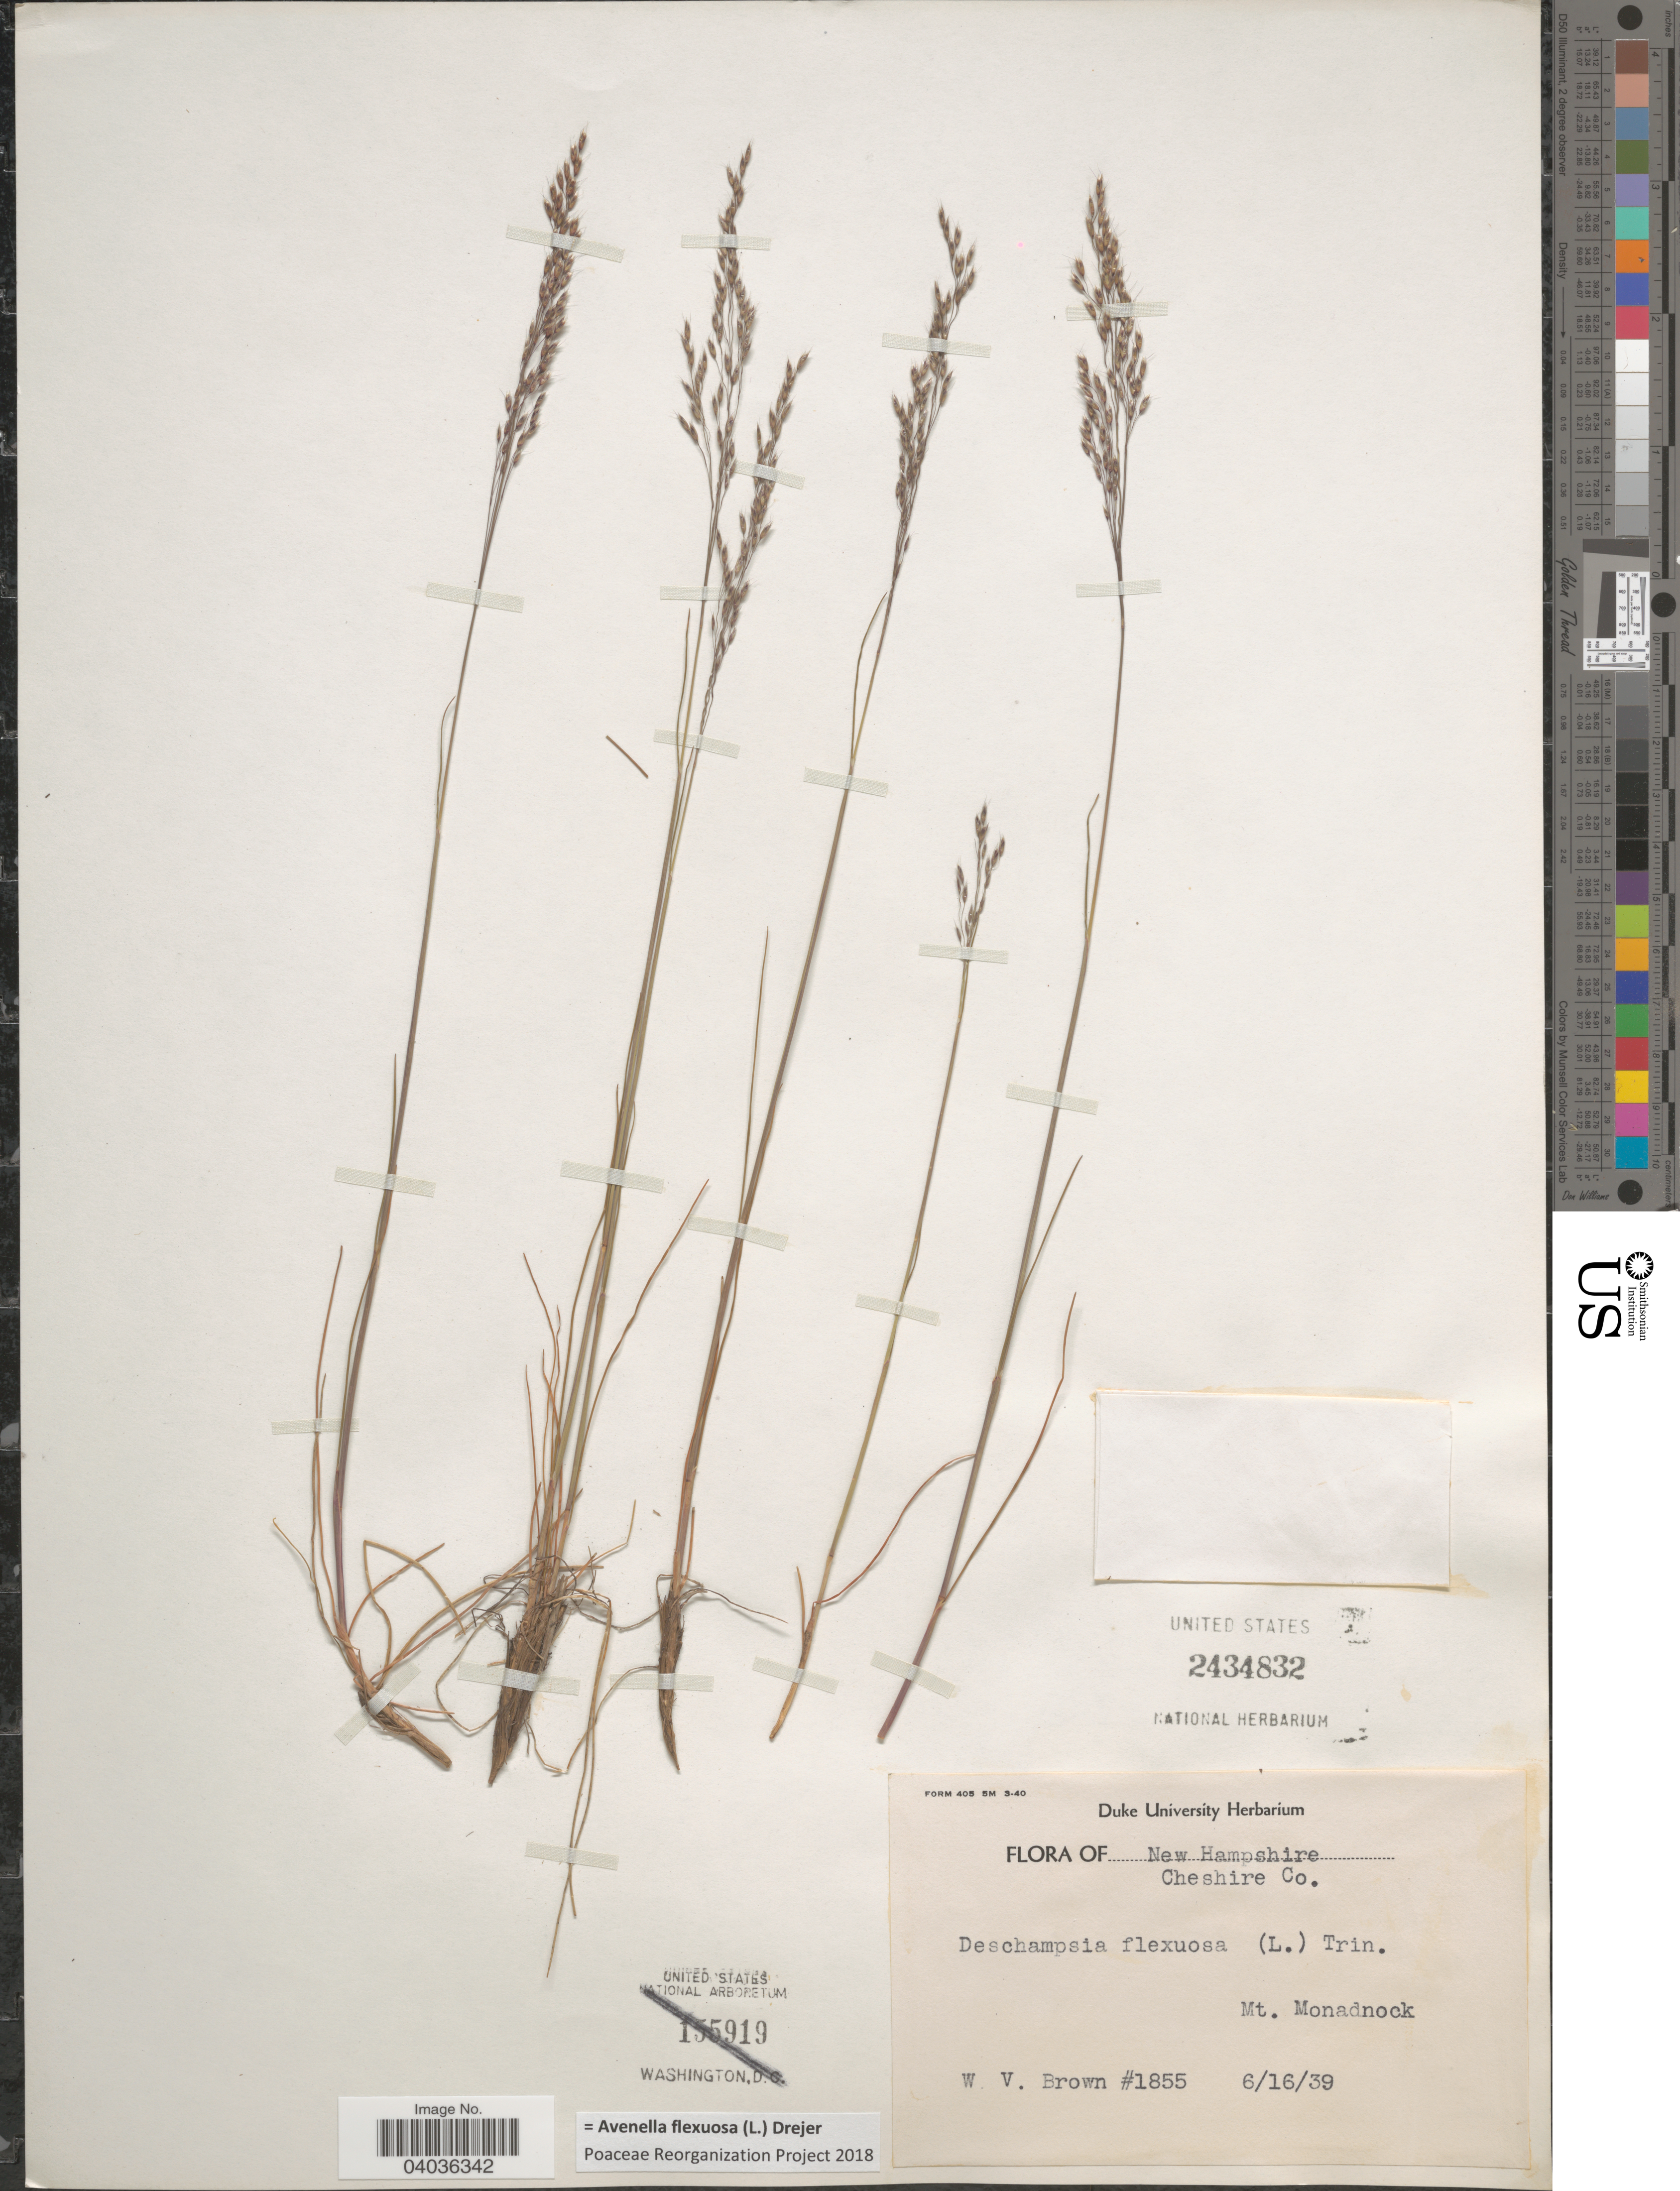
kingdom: Plantae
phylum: Tracheophyta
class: Liliopsida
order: Poales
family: Poaceae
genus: Avenella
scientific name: Avenella flexuosa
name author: (L.) Drejer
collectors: W. Brown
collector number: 1855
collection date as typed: Transcribed d/m/y: 16/6/39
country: United States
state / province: New Hampshire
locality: Cheshire Co. Mt. Monadnock.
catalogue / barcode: US 2434832